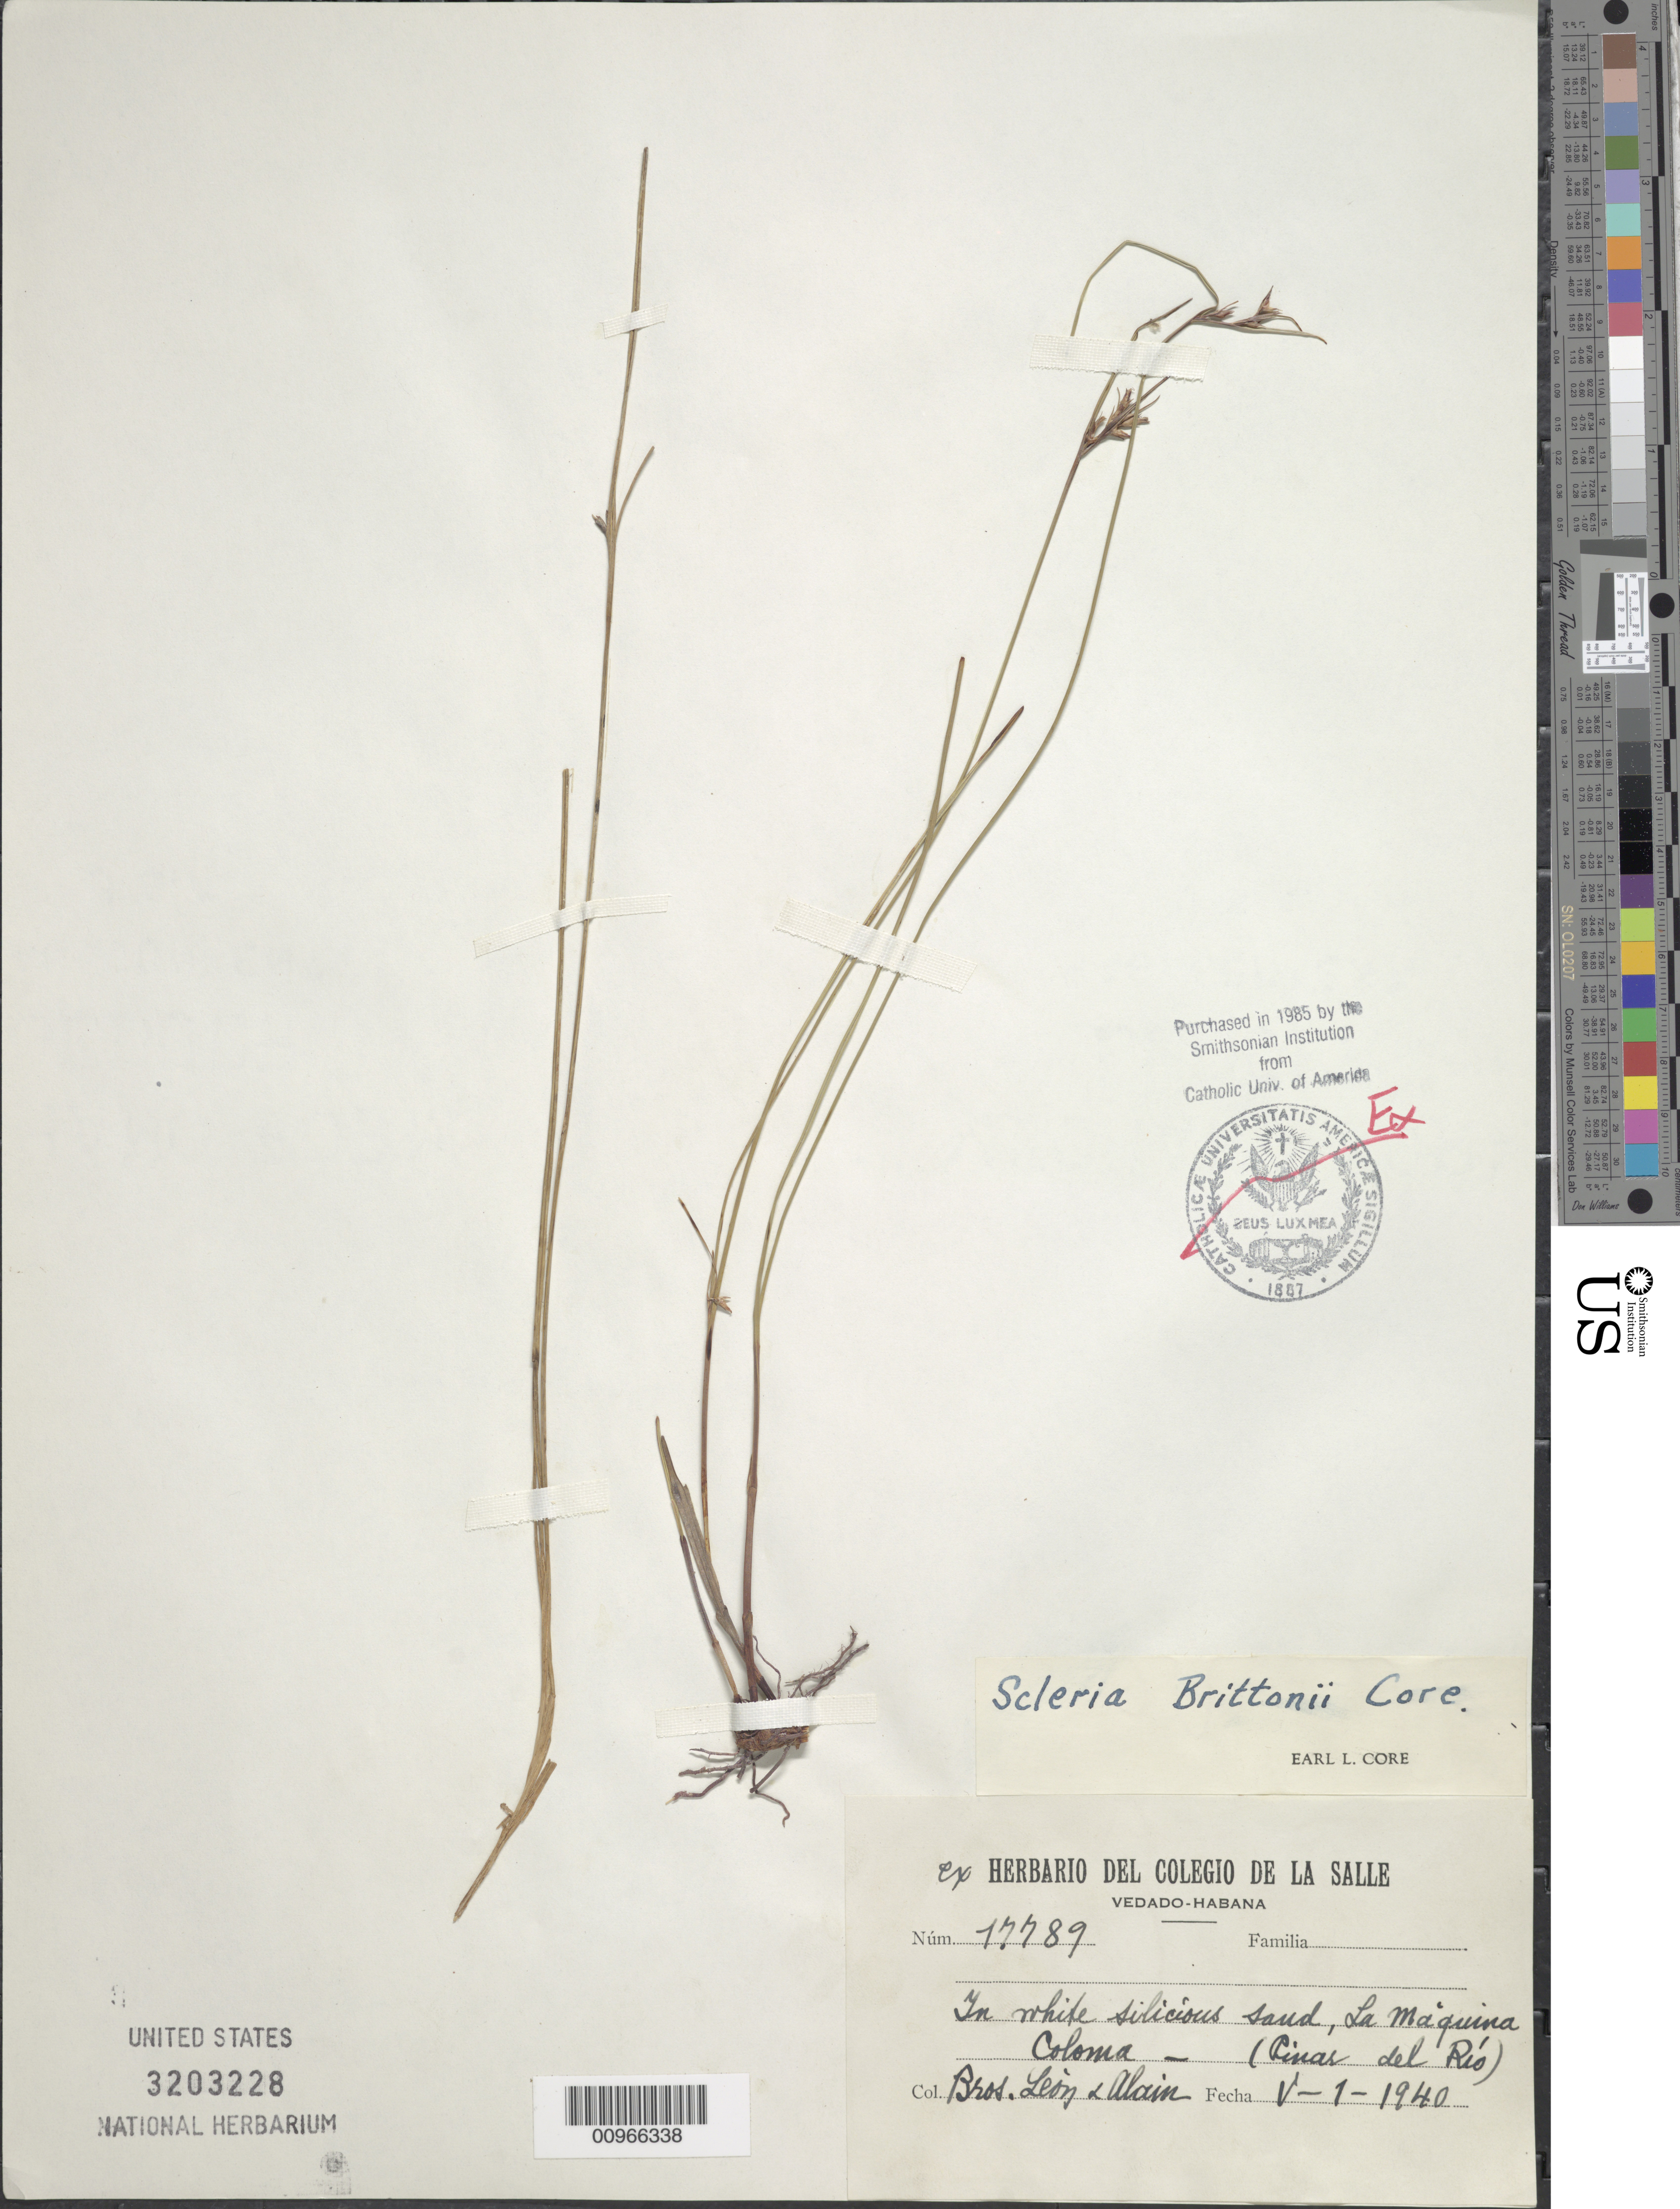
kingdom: Plantae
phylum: Tracheophyta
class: Liliopsida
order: Poales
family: Cyperaceae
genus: Scleria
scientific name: Scleria brittonii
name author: Core ex Small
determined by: Core, E. L.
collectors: Bro. León & A. H. Liogier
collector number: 17789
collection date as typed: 01 May 1940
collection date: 1940-05-01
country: Cuba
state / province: Pinar del Rio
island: Cuba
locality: La Maquina Coloma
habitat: In white silicious sand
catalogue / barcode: US 3203228